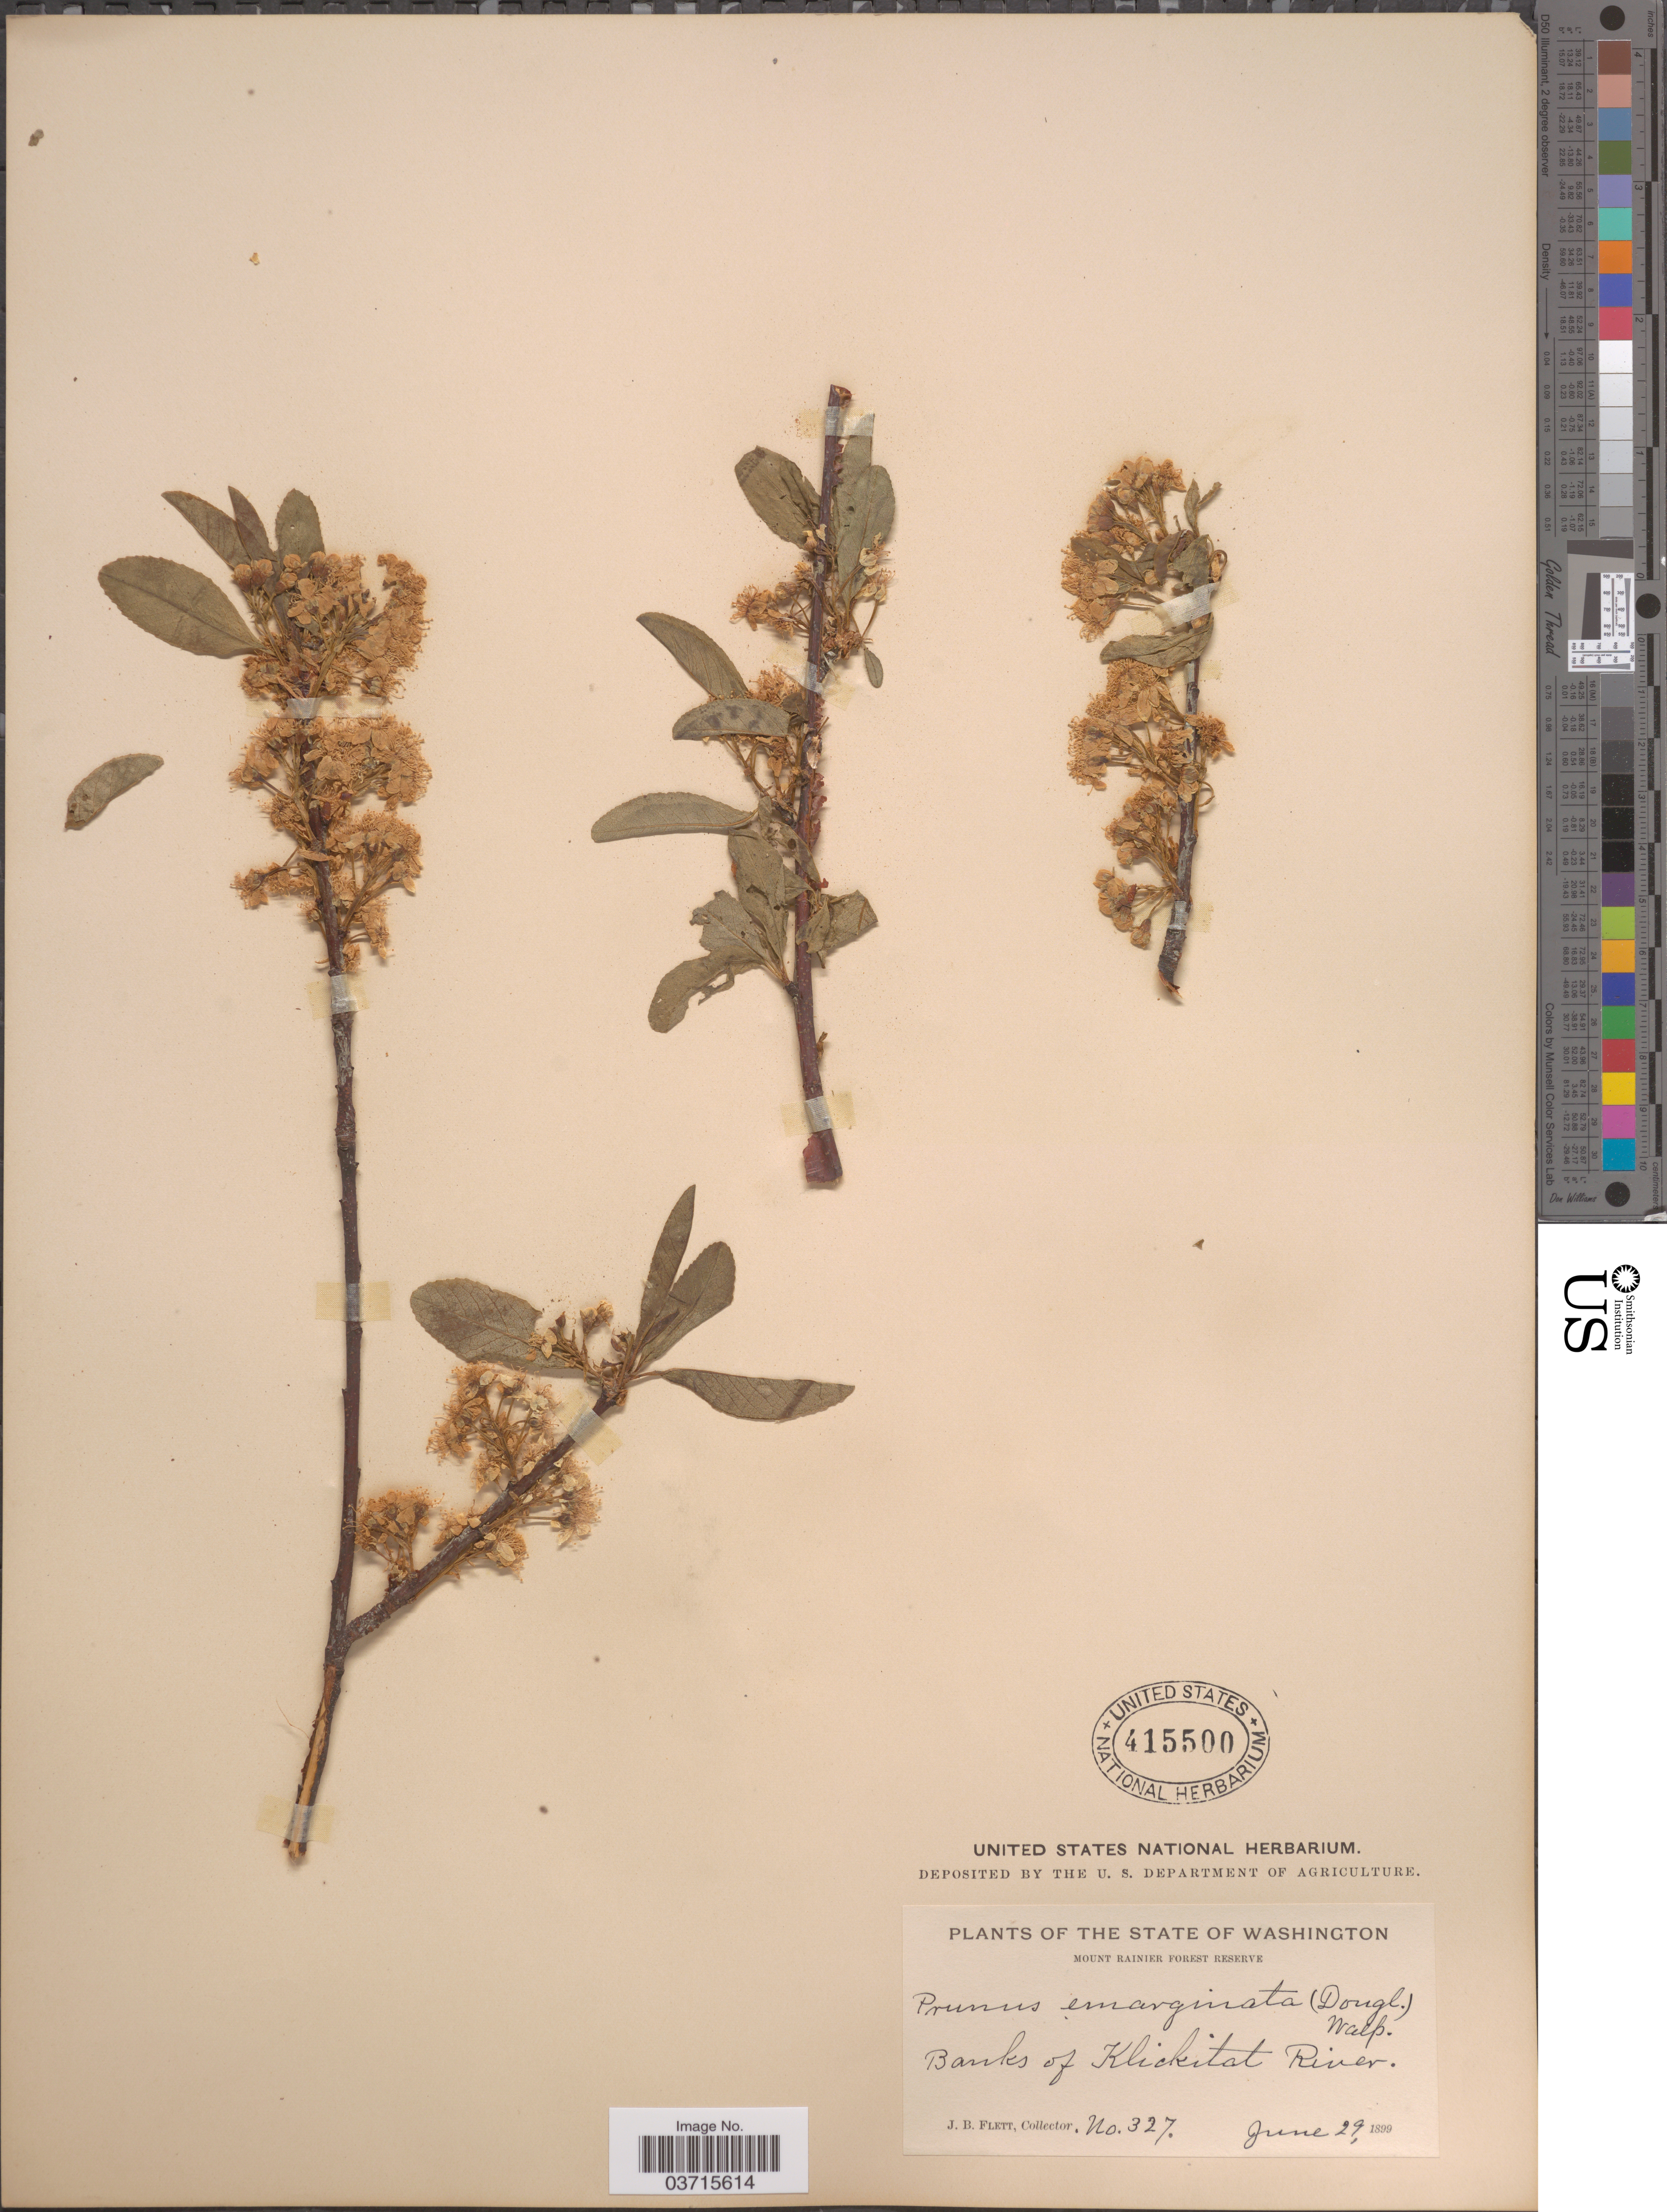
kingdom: Plantae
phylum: Tracheophyta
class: Magnoliopsida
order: Rosales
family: Rosaceae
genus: Prunus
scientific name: Prunus emarginata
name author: (Douglas ex Hook.) Eaton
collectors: J. Flett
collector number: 327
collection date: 1899-06-29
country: United States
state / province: Washington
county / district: Klickitat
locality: Mount Rainier Forest Reserve. Banks of Klickitat River.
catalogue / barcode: US 415500